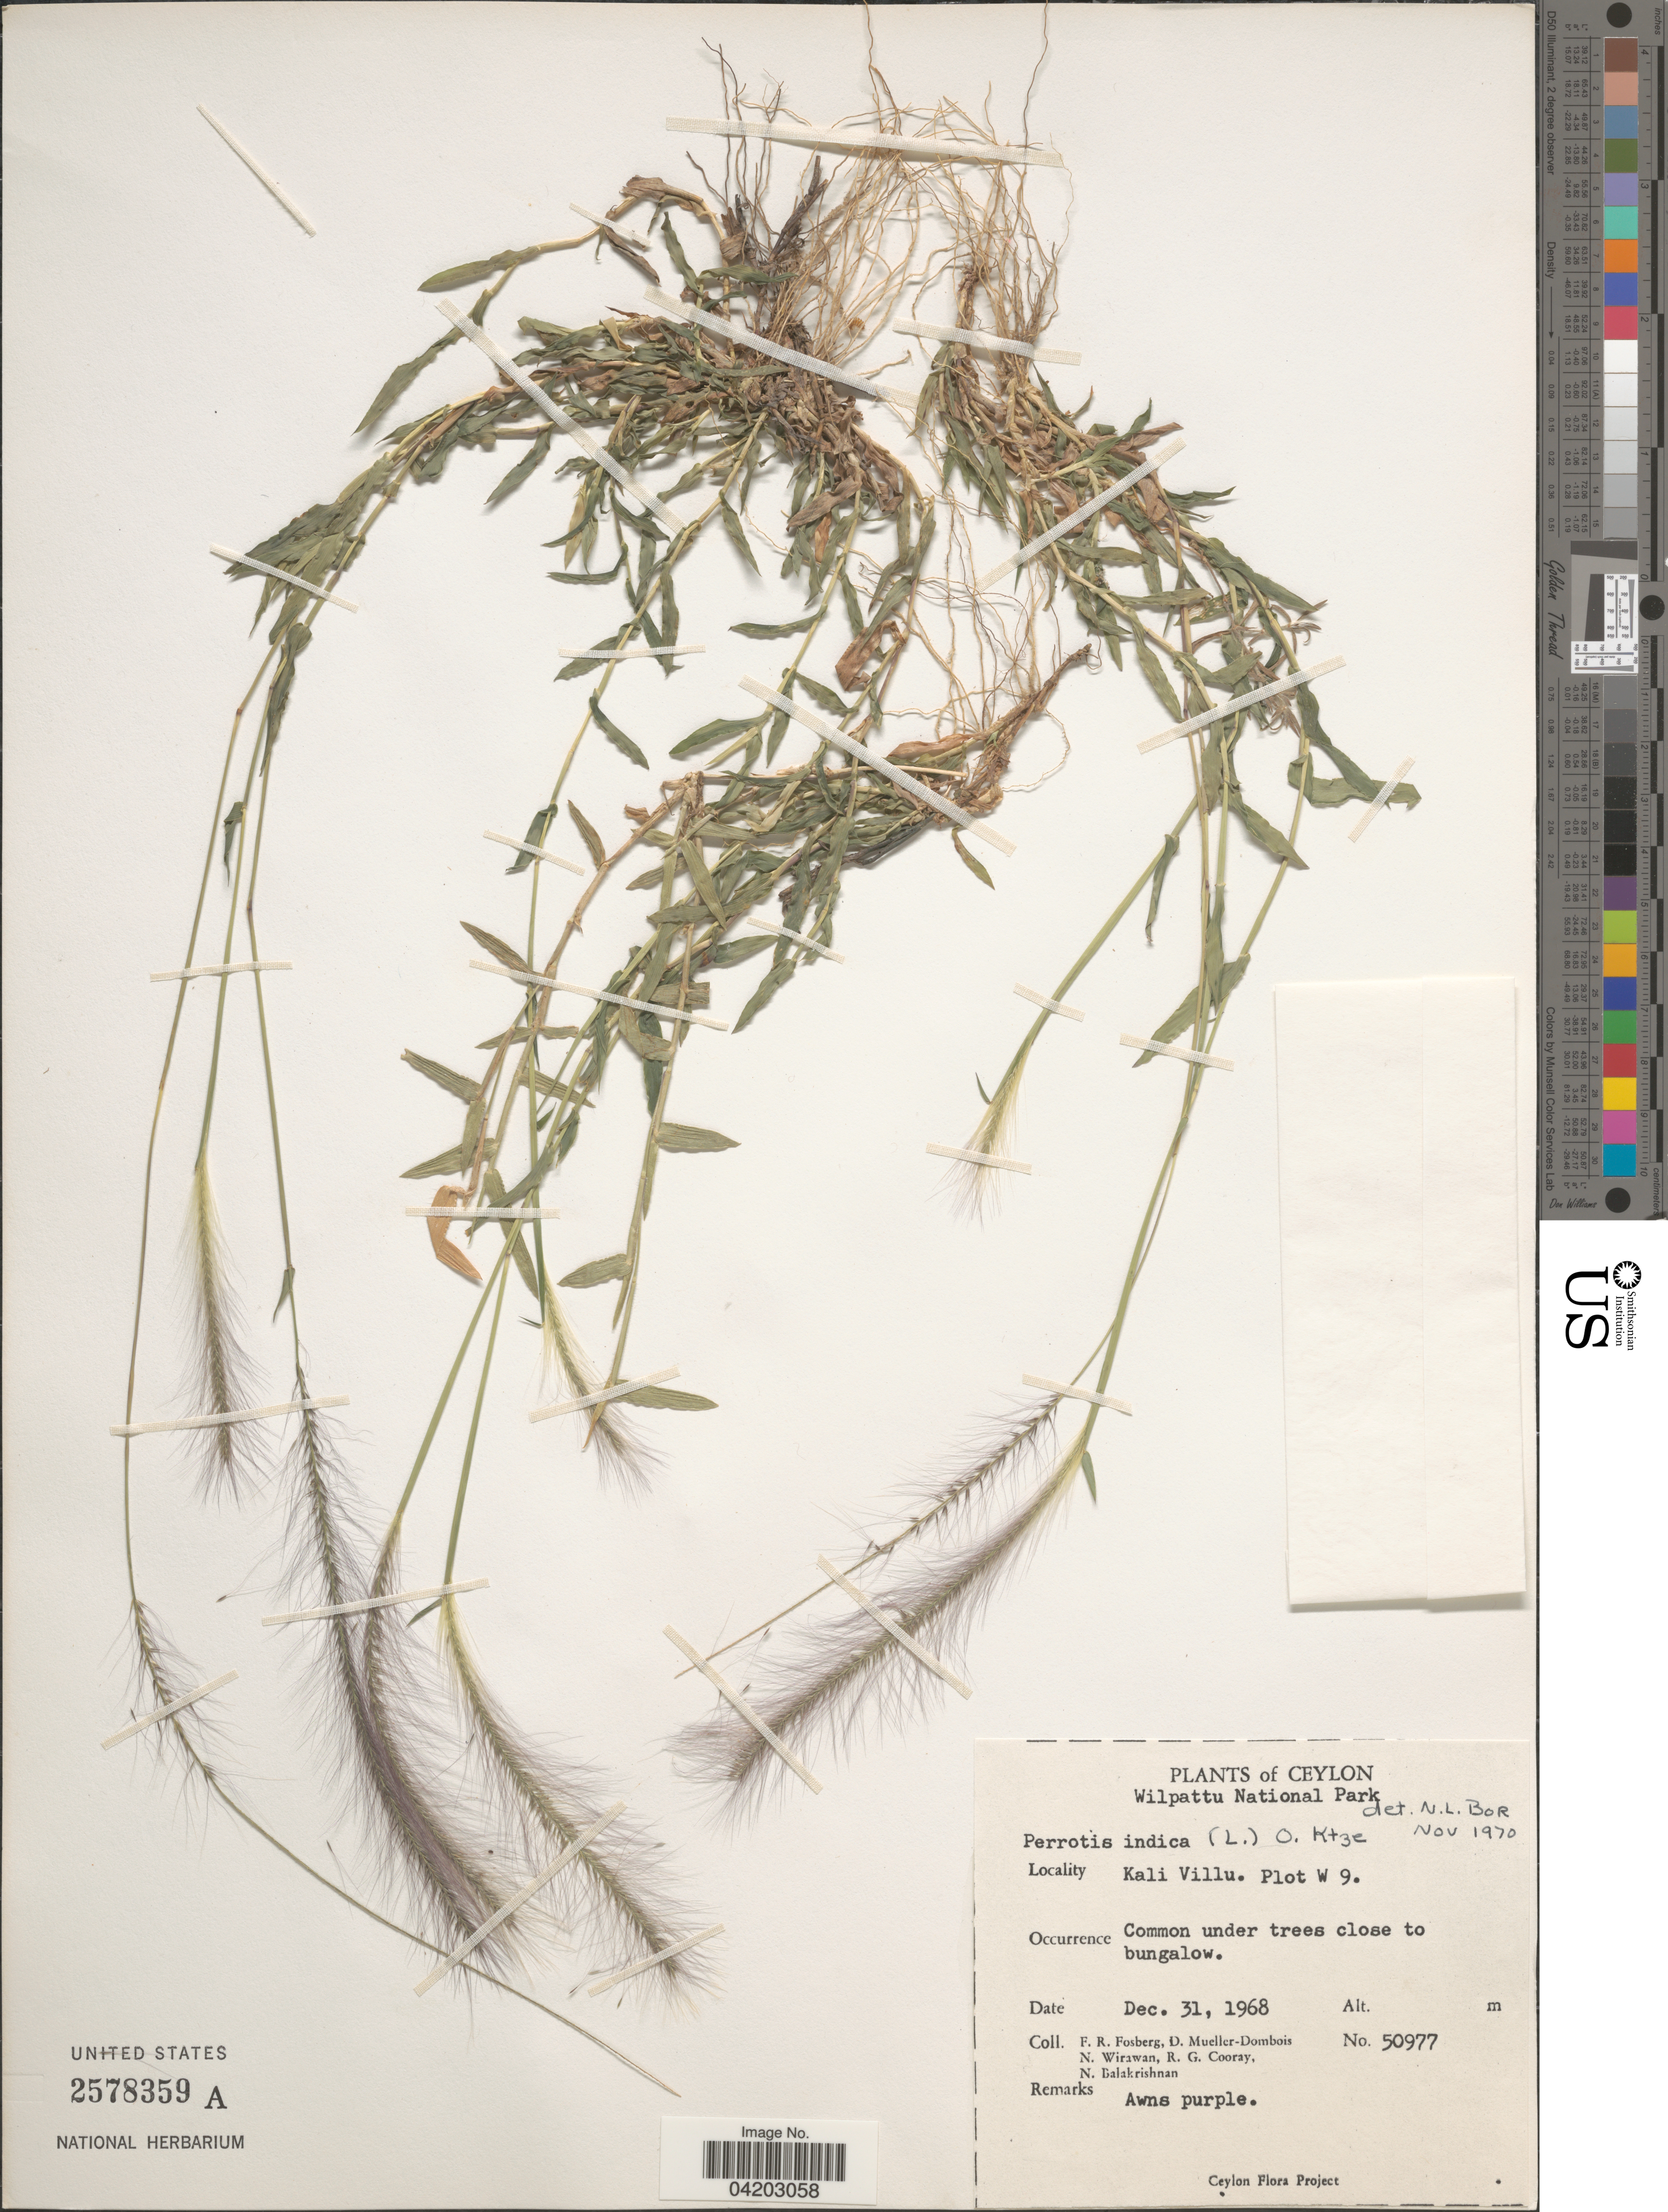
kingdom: Plantae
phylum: Tracheophyta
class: Liliopsida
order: Poales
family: Poaceae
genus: Perotis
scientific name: Perotis indica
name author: (L.) Kuntze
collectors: F. R. Fosberg, D. Mueller-Dombois, N. Wirawan, R. Cooray & N. Balakrishnan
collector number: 50977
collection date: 1968-12-31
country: Sri Lanka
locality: Ceylon. Wilpattu National Park. Kali Villu. Plot W 9.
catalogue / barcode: US 2578359A